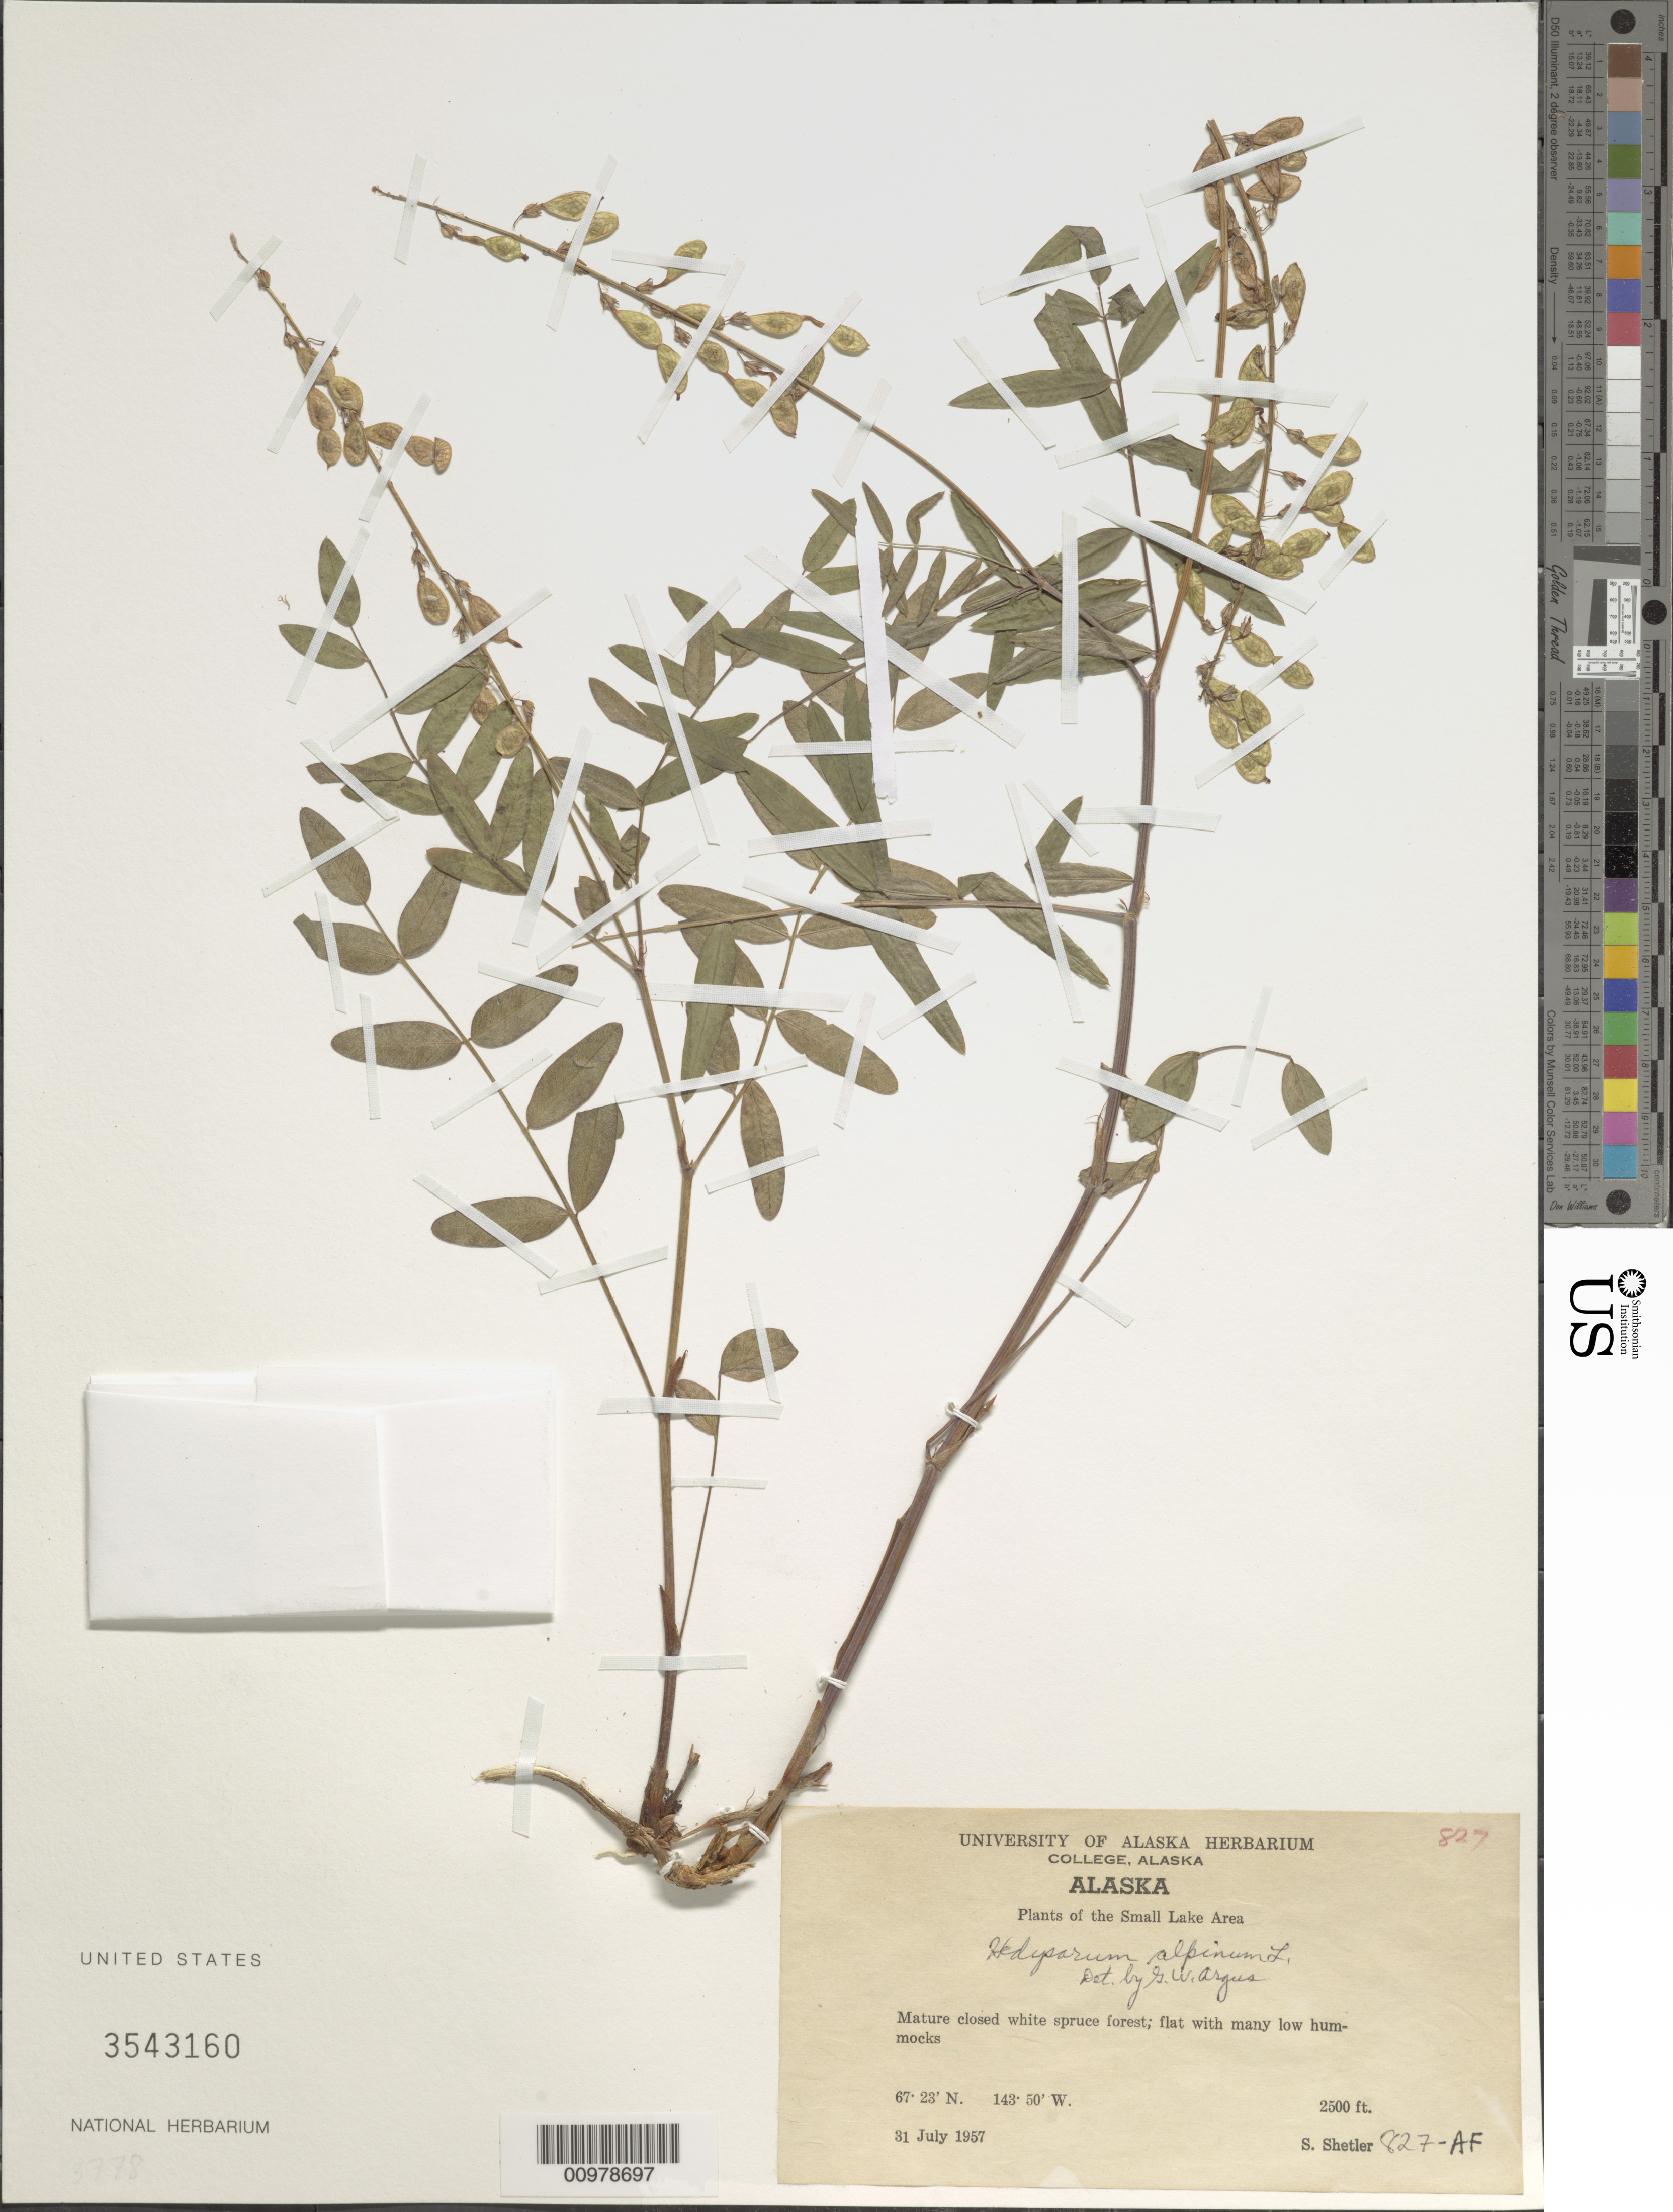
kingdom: Plantae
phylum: Tracheophyta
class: Magnoliopsida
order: Fabales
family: Fabaceae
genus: Hedysarum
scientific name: Hedysarum alpinum var. americanum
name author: Michx. ex Pursh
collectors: S. Shetler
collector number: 827-AF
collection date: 1957-07-31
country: United States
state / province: Alaska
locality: The Small Lake Area. Mature closed white spruce forest; flat with many low hummocks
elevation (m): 762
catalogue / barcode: US 3543160